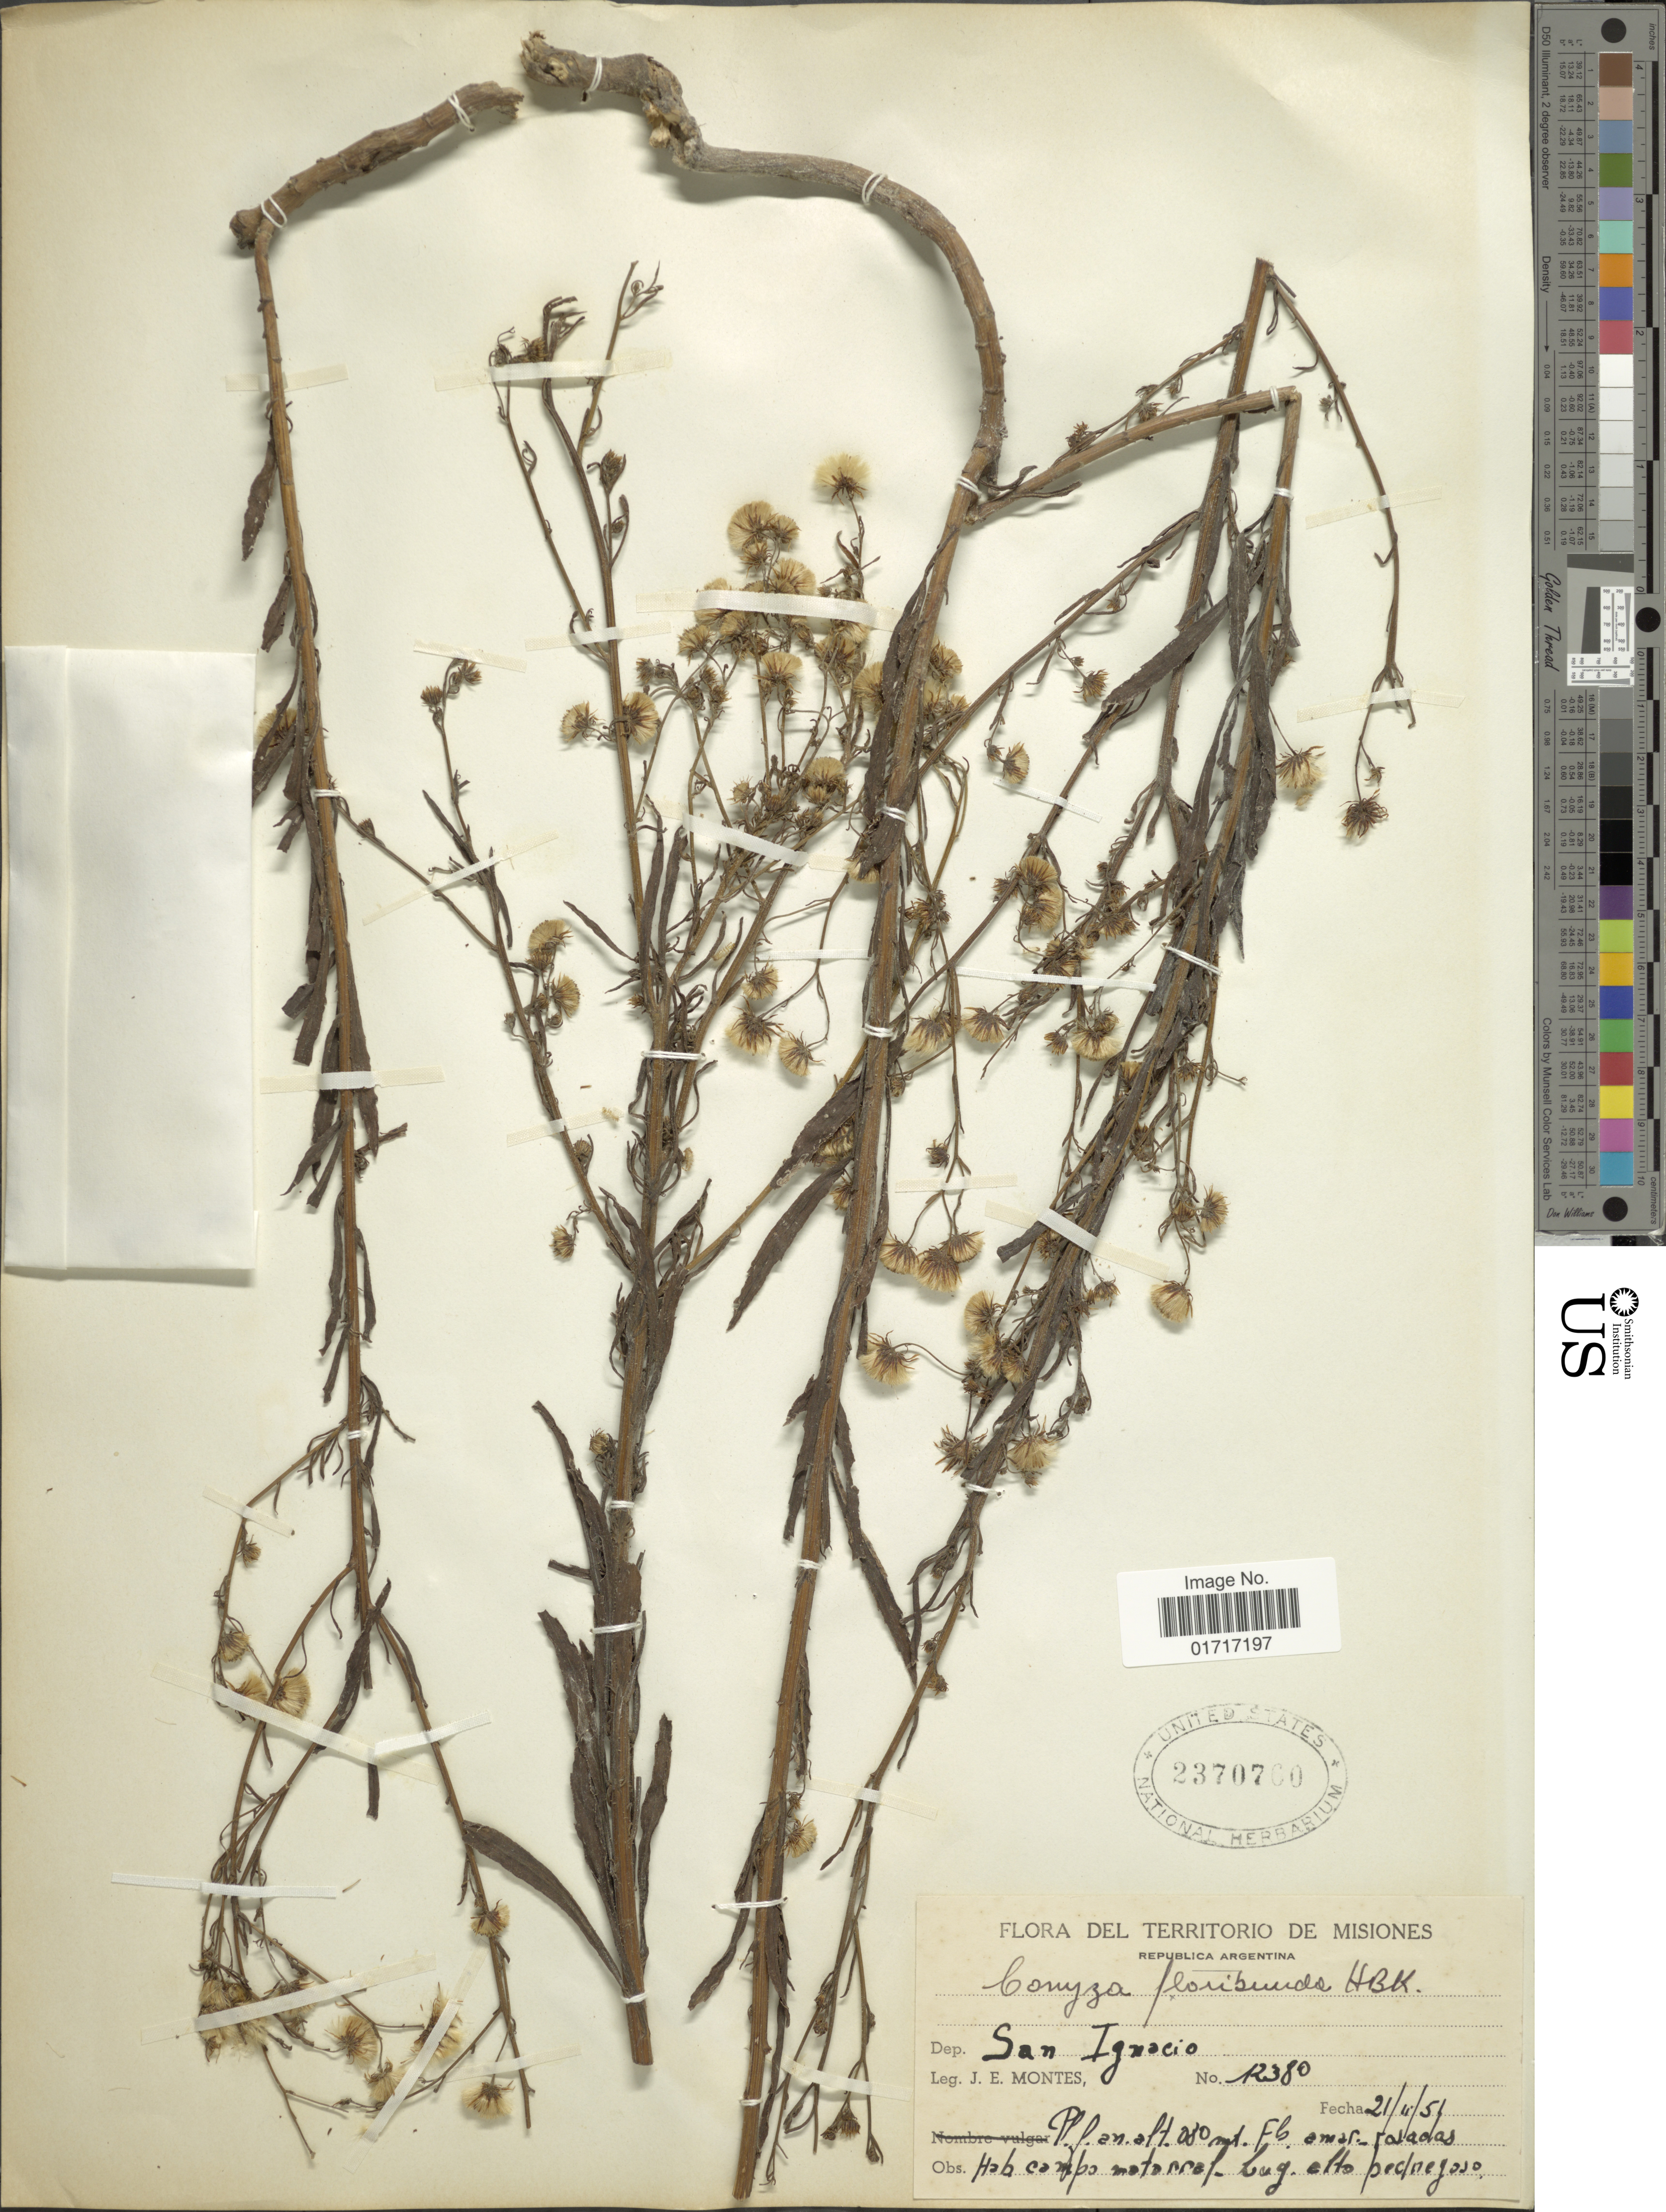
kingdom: Plantae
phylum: Tracheophyta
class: Magnoliopsida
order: Asterales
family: Asteraceae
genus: Conyza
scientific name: Conyza floribunda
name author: Kunth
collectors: J. E. Montes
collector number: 12380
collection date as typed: Transcribed d/m/y: 21/4/5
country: Argentina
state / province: Misiones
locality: Territorio de Misiones. Dep. San Ignacio.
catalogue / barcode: US 2370760